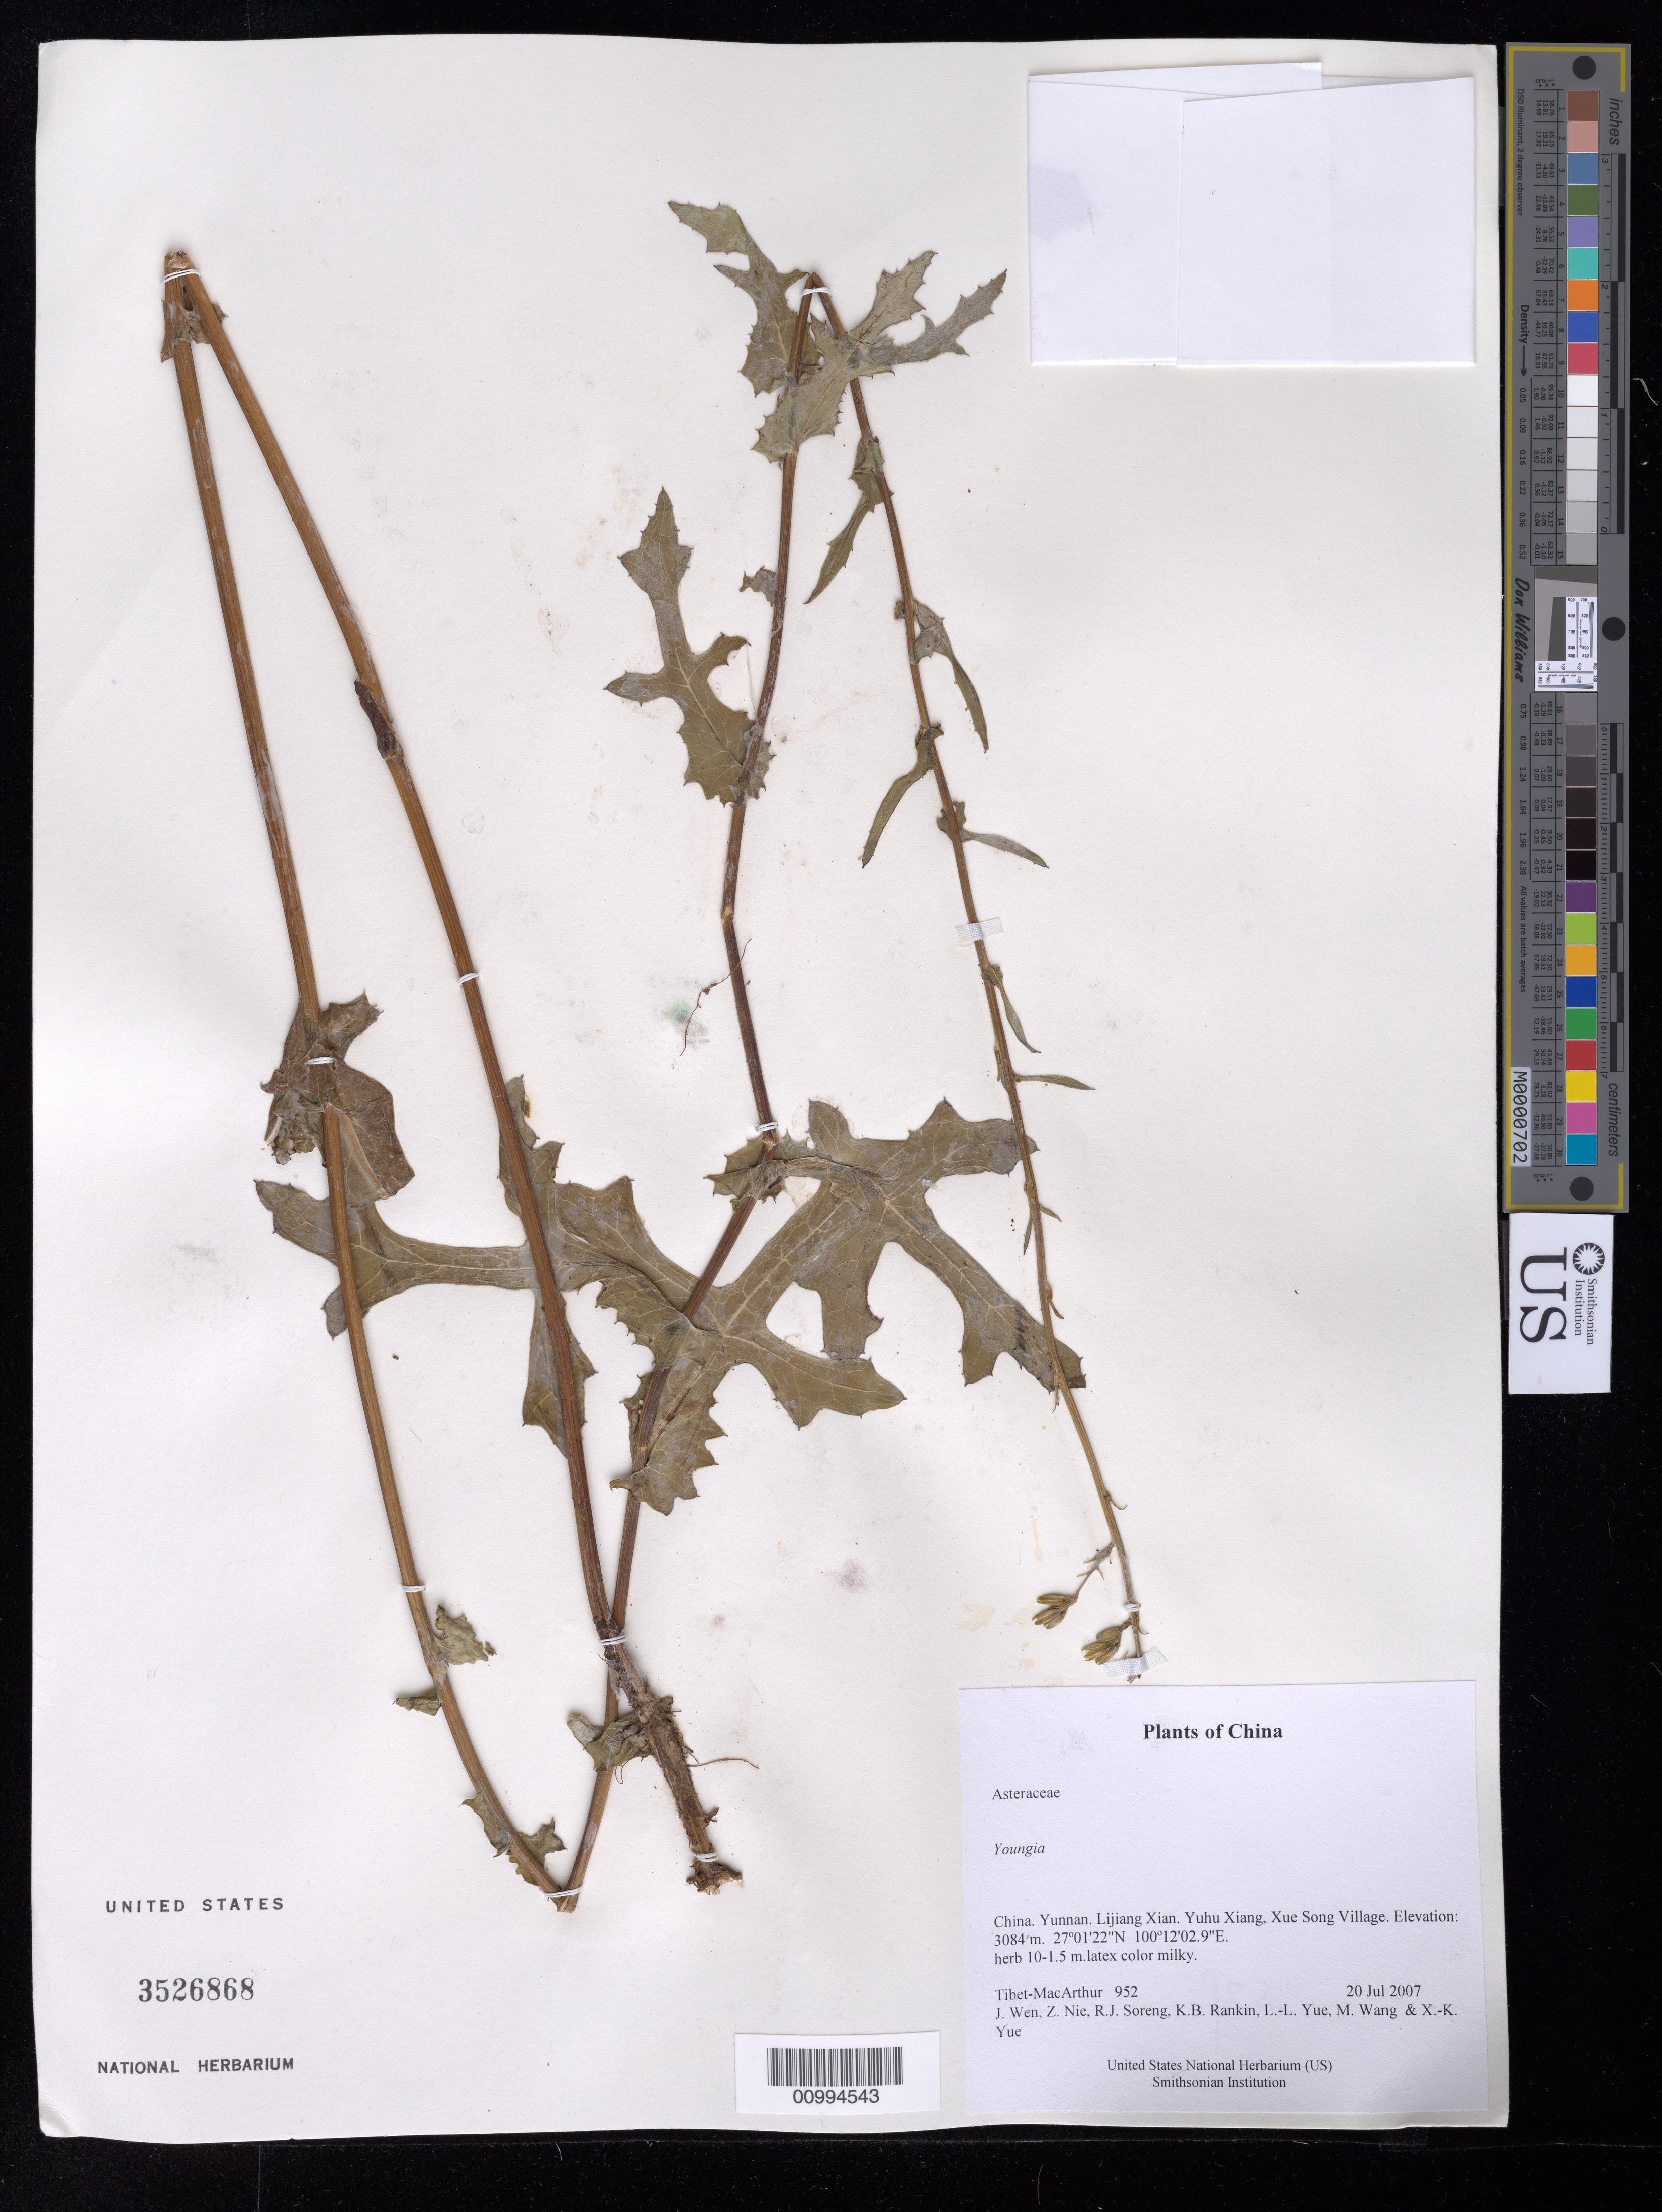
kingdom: Plantae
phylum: Tracheophyta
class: Magnoliopsida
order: Asterales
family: Asteraceae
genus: Youngia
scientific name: Youngia sp.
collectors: Tibet-MacArthur, J. Wen, Z. Nie, R. J. Soreng, K. Rankin, L. Yue, M. Wang & X. Yue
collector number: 952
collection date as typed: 20 Jul 2007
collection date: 2007-07-20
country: China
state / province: Yunnan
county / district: Lijiang Xian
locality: Yuhu Xiang, Xue Song Village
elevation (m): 3084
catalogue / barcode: US 3526868